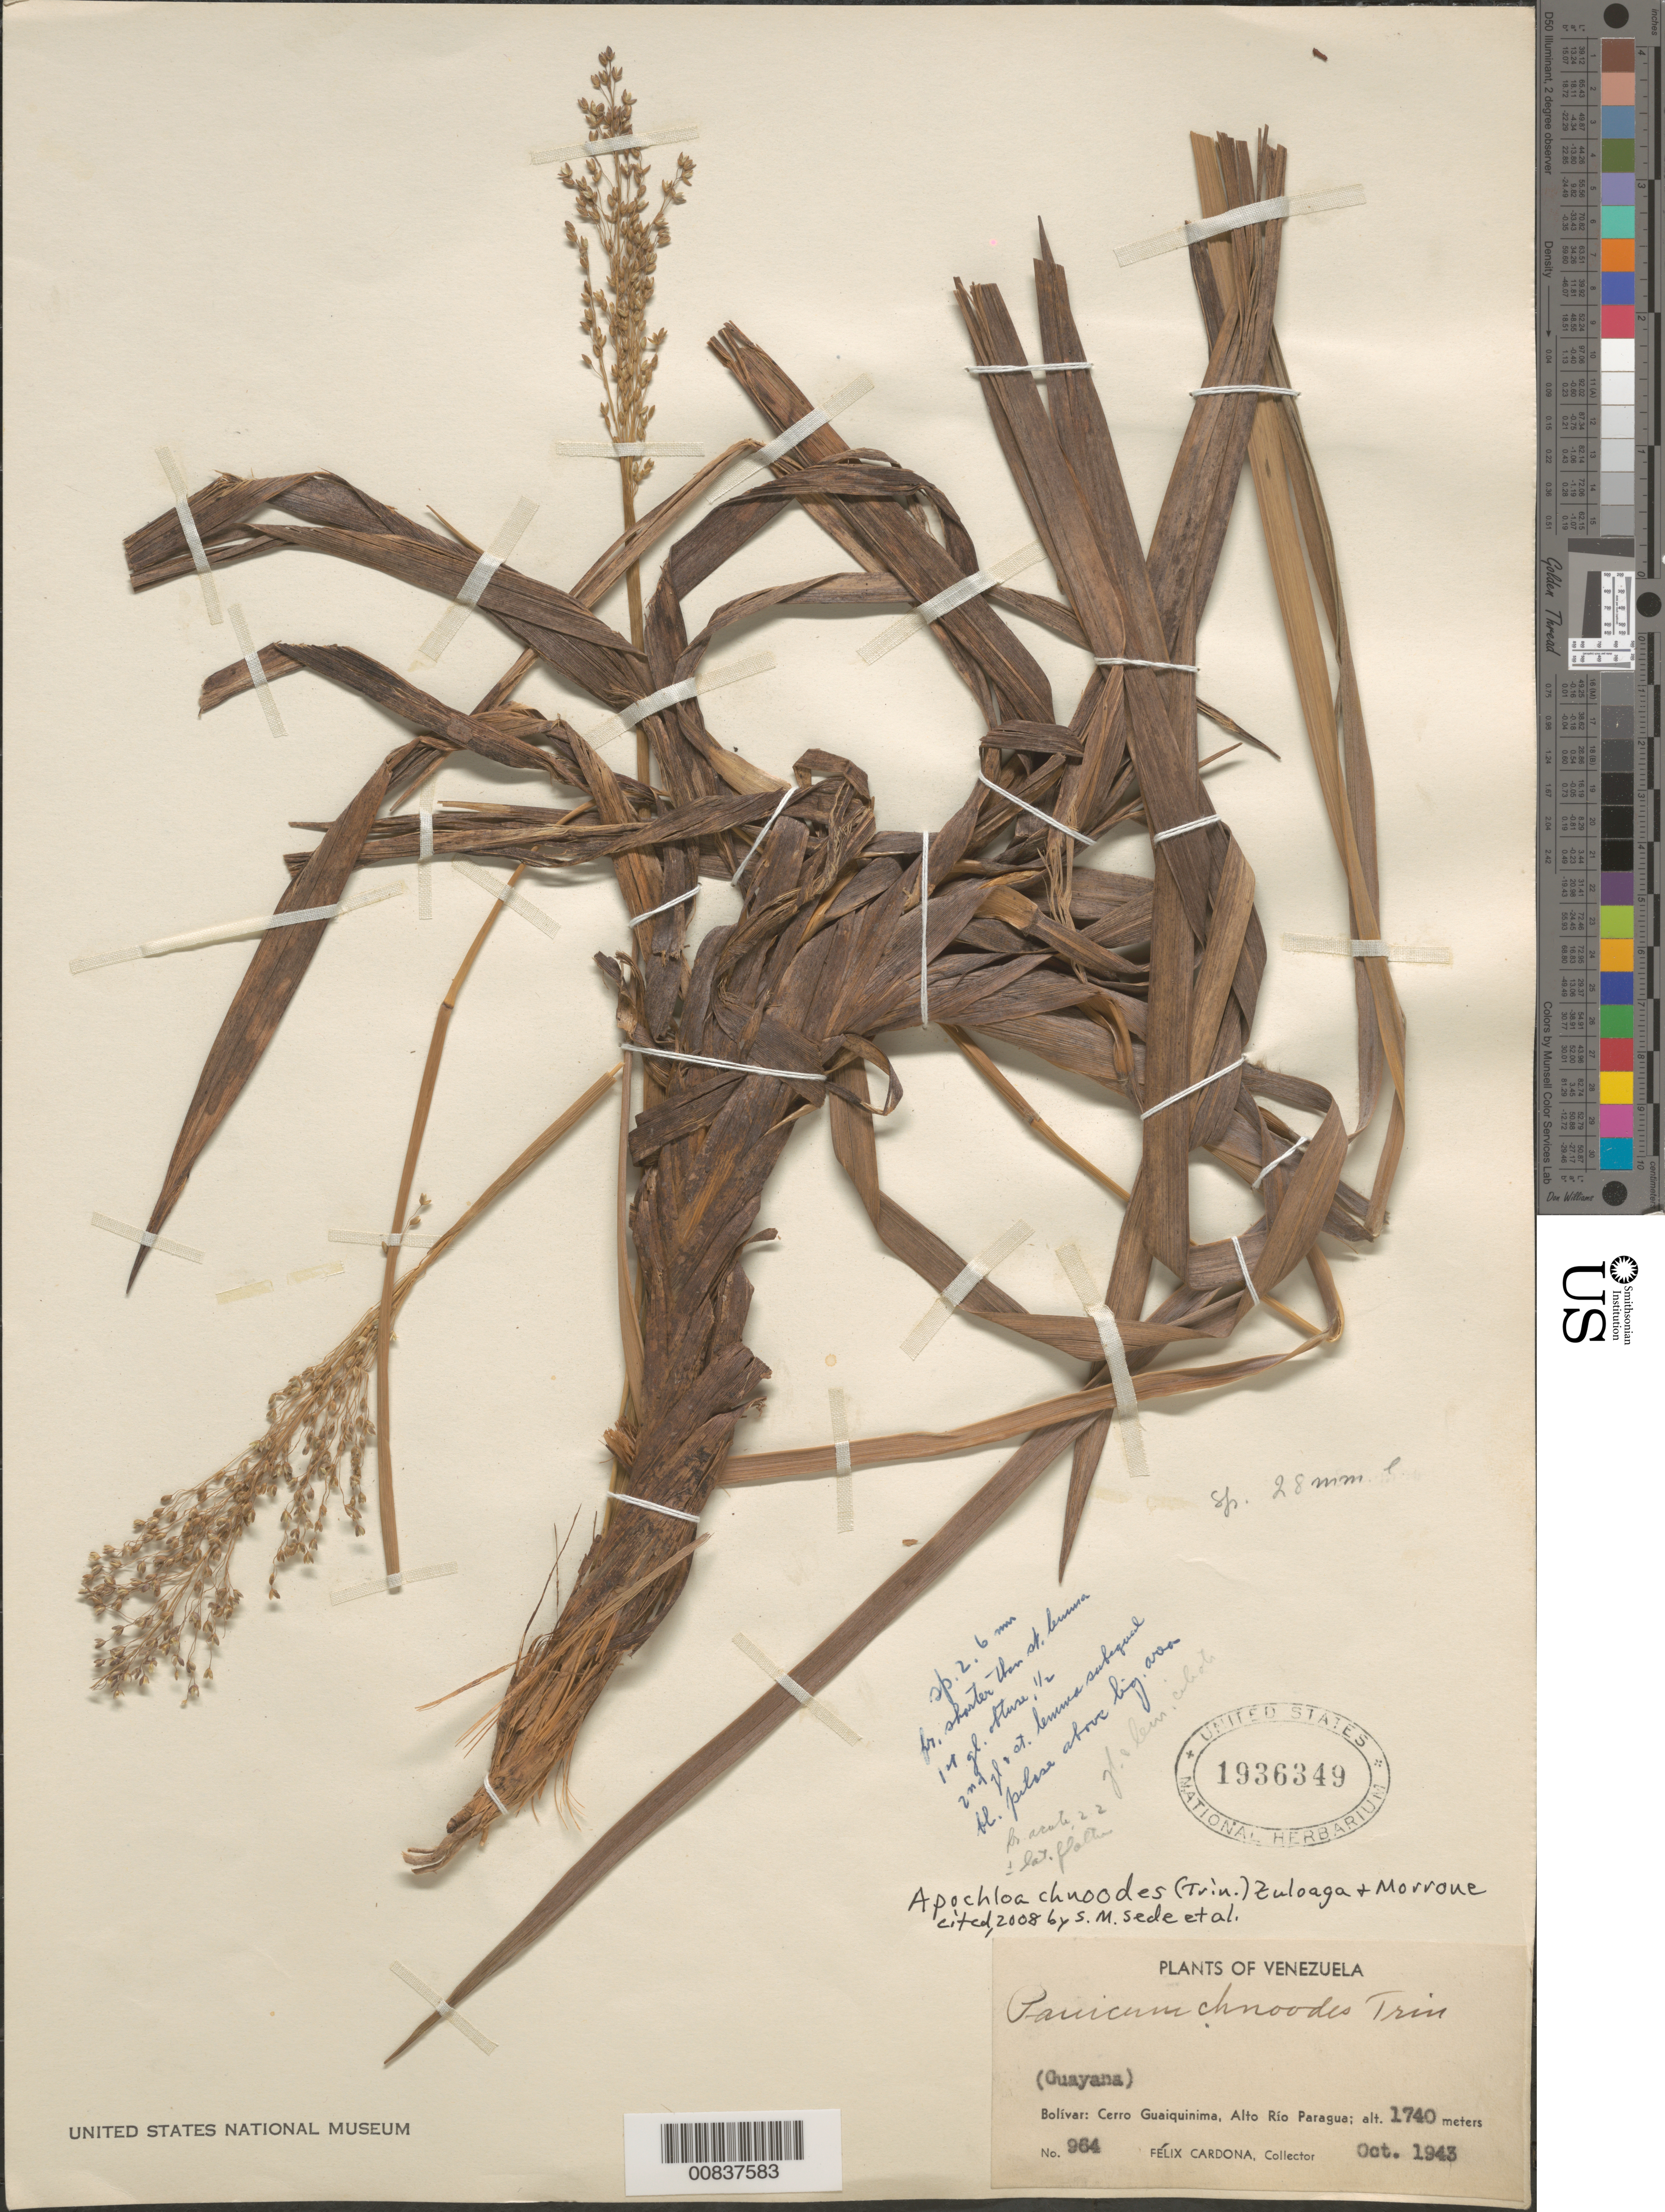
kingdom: Plantae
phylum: Tracheophyta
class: Liliopsida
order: Poales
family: Poaceae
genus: Panicum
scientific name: Panicum chnoodes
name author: Trin.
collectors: F. Cardona Puig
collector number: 964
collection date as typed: Oct-43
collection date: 1943-10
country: Venezuela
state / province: Bolívar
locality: Alto Río Paragua, Cerro Guaiquinima (Guayana)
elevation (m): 1740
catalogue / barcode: US 1936349